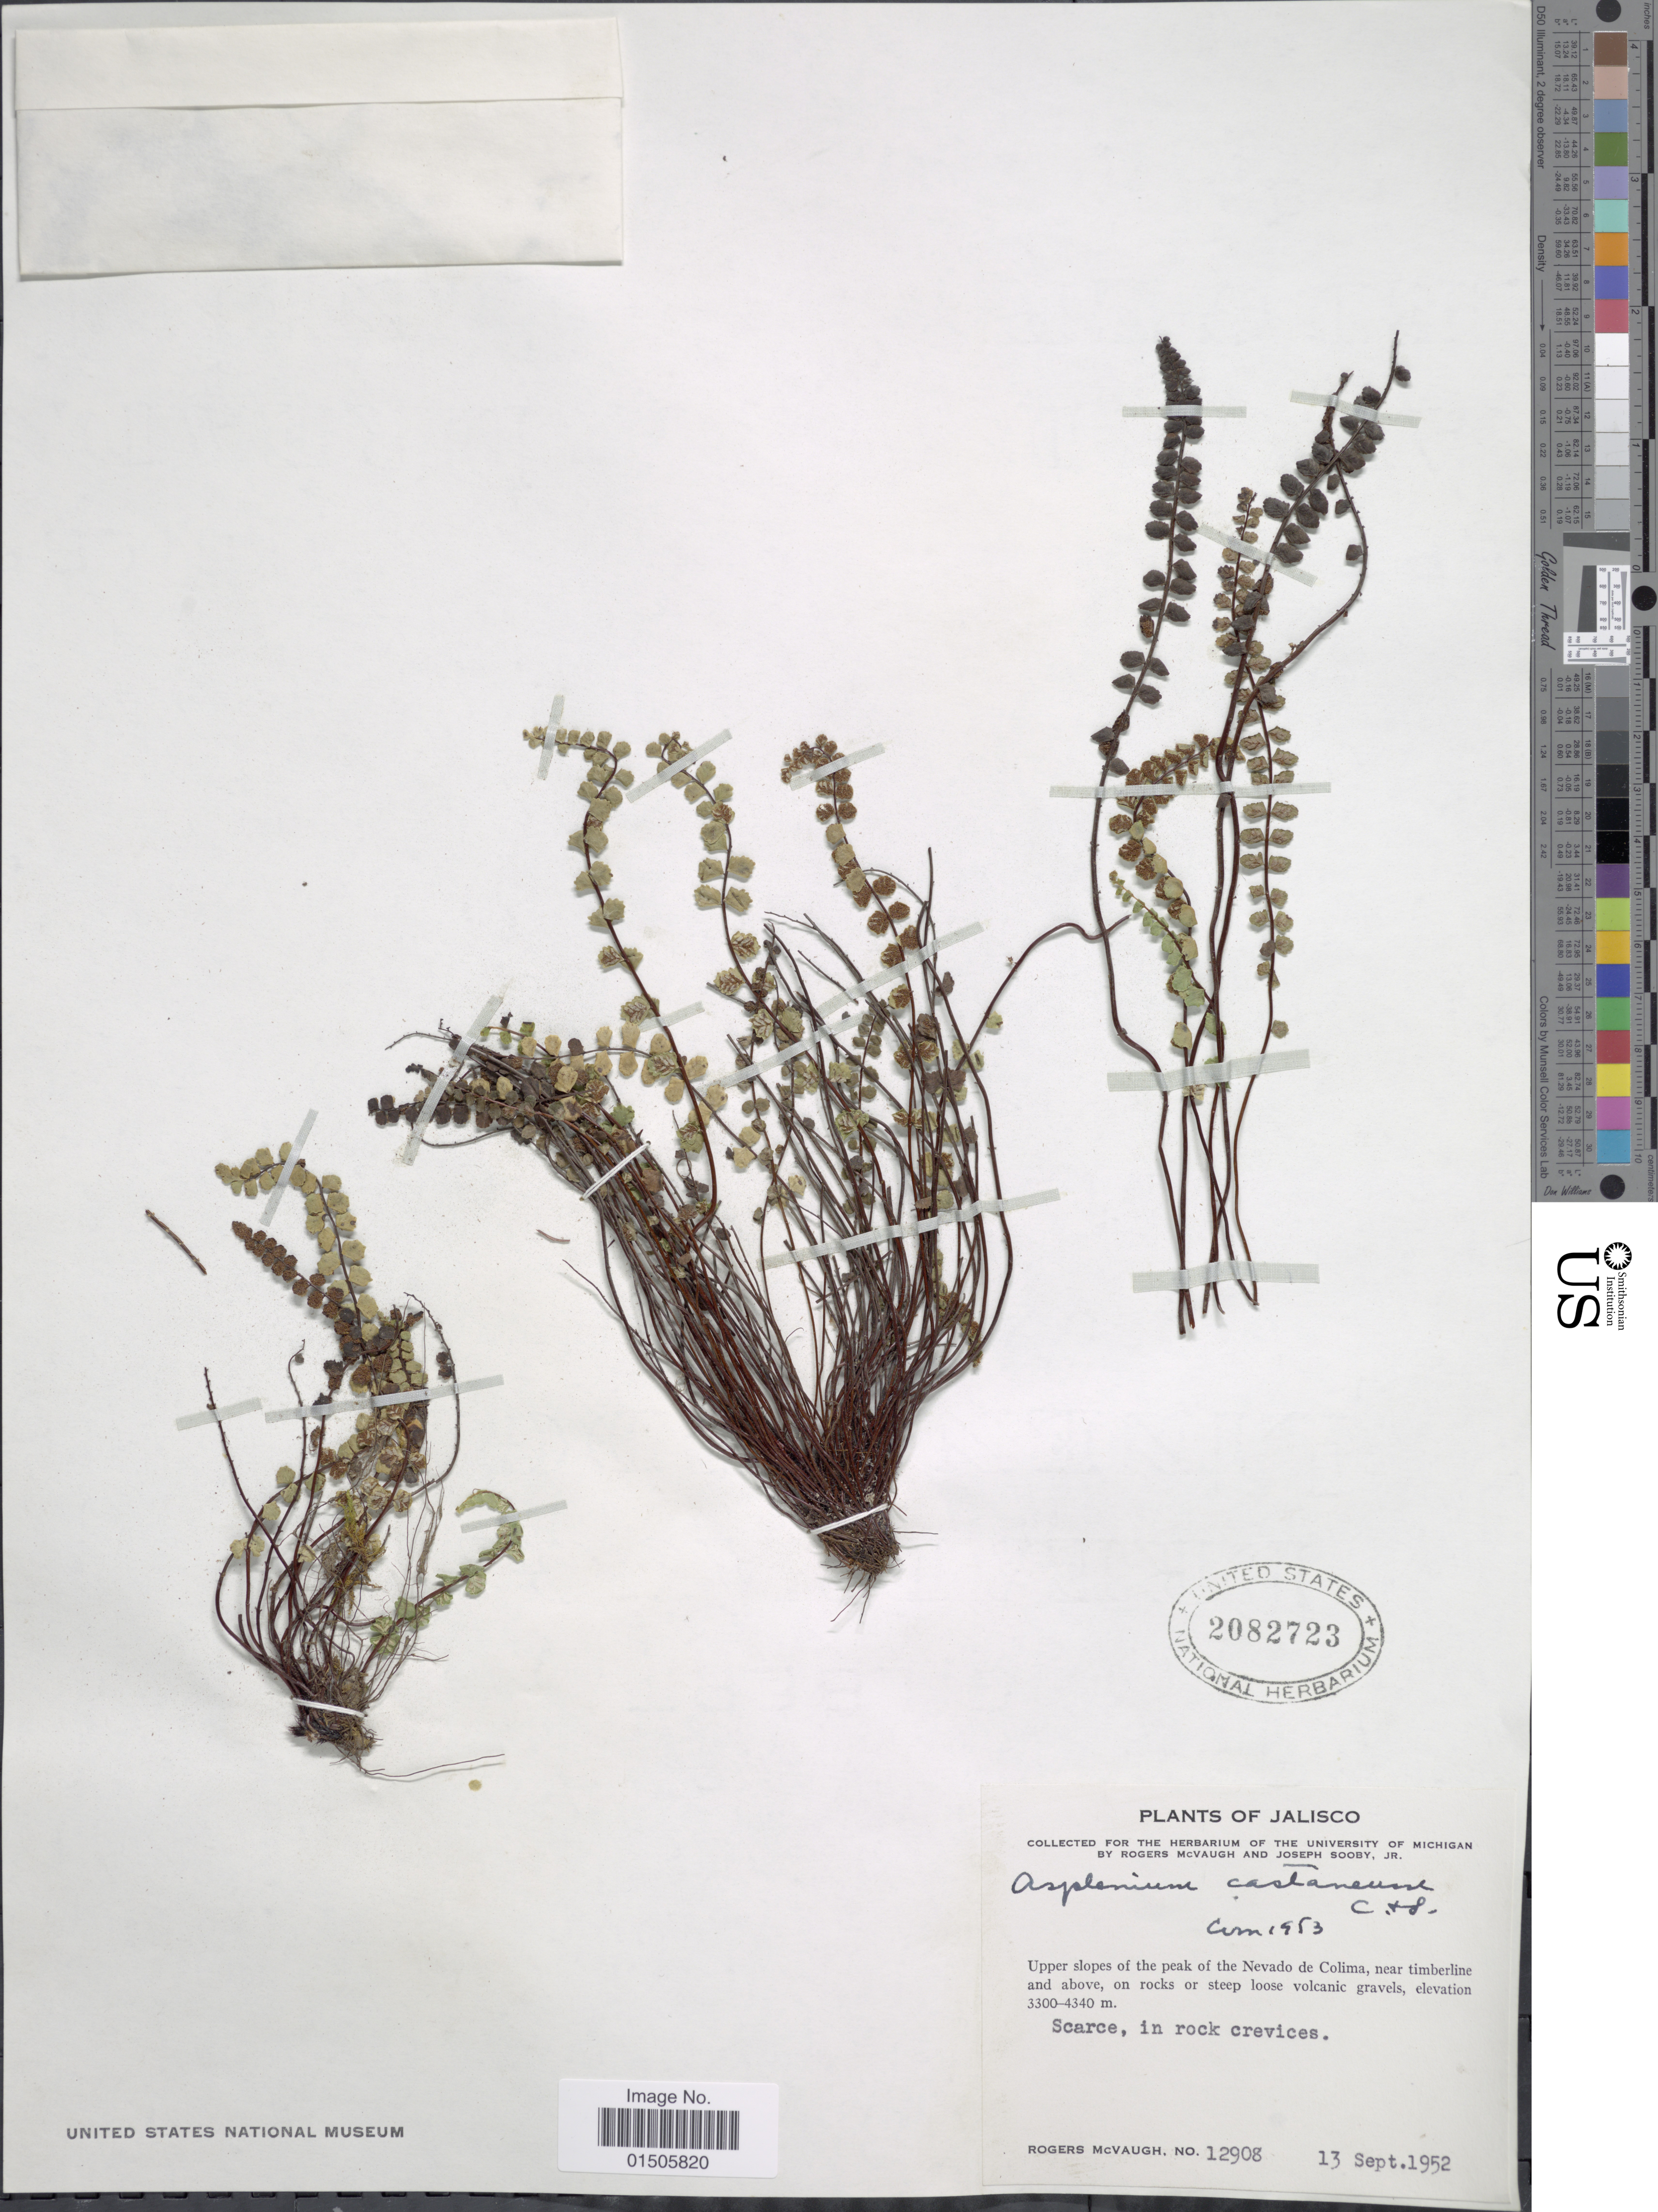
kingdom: Plantae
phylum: Tracheophyta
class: Polypodiopsida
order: Polypodiales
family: Aspleniaceae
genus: Asplenium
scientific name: Asplenium castaneum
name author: Schltdl. & Cham.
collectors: R. McVaugh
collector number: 12908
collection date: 1952-09-13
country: Mexico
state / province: Jalisco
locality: Upper slopes of the peak of the Nevado de Colima, near timberline and above, on rocks or steep loose volcanic gravels, Scarce, in rock crevices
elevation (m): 3300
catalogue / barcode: US 2082723